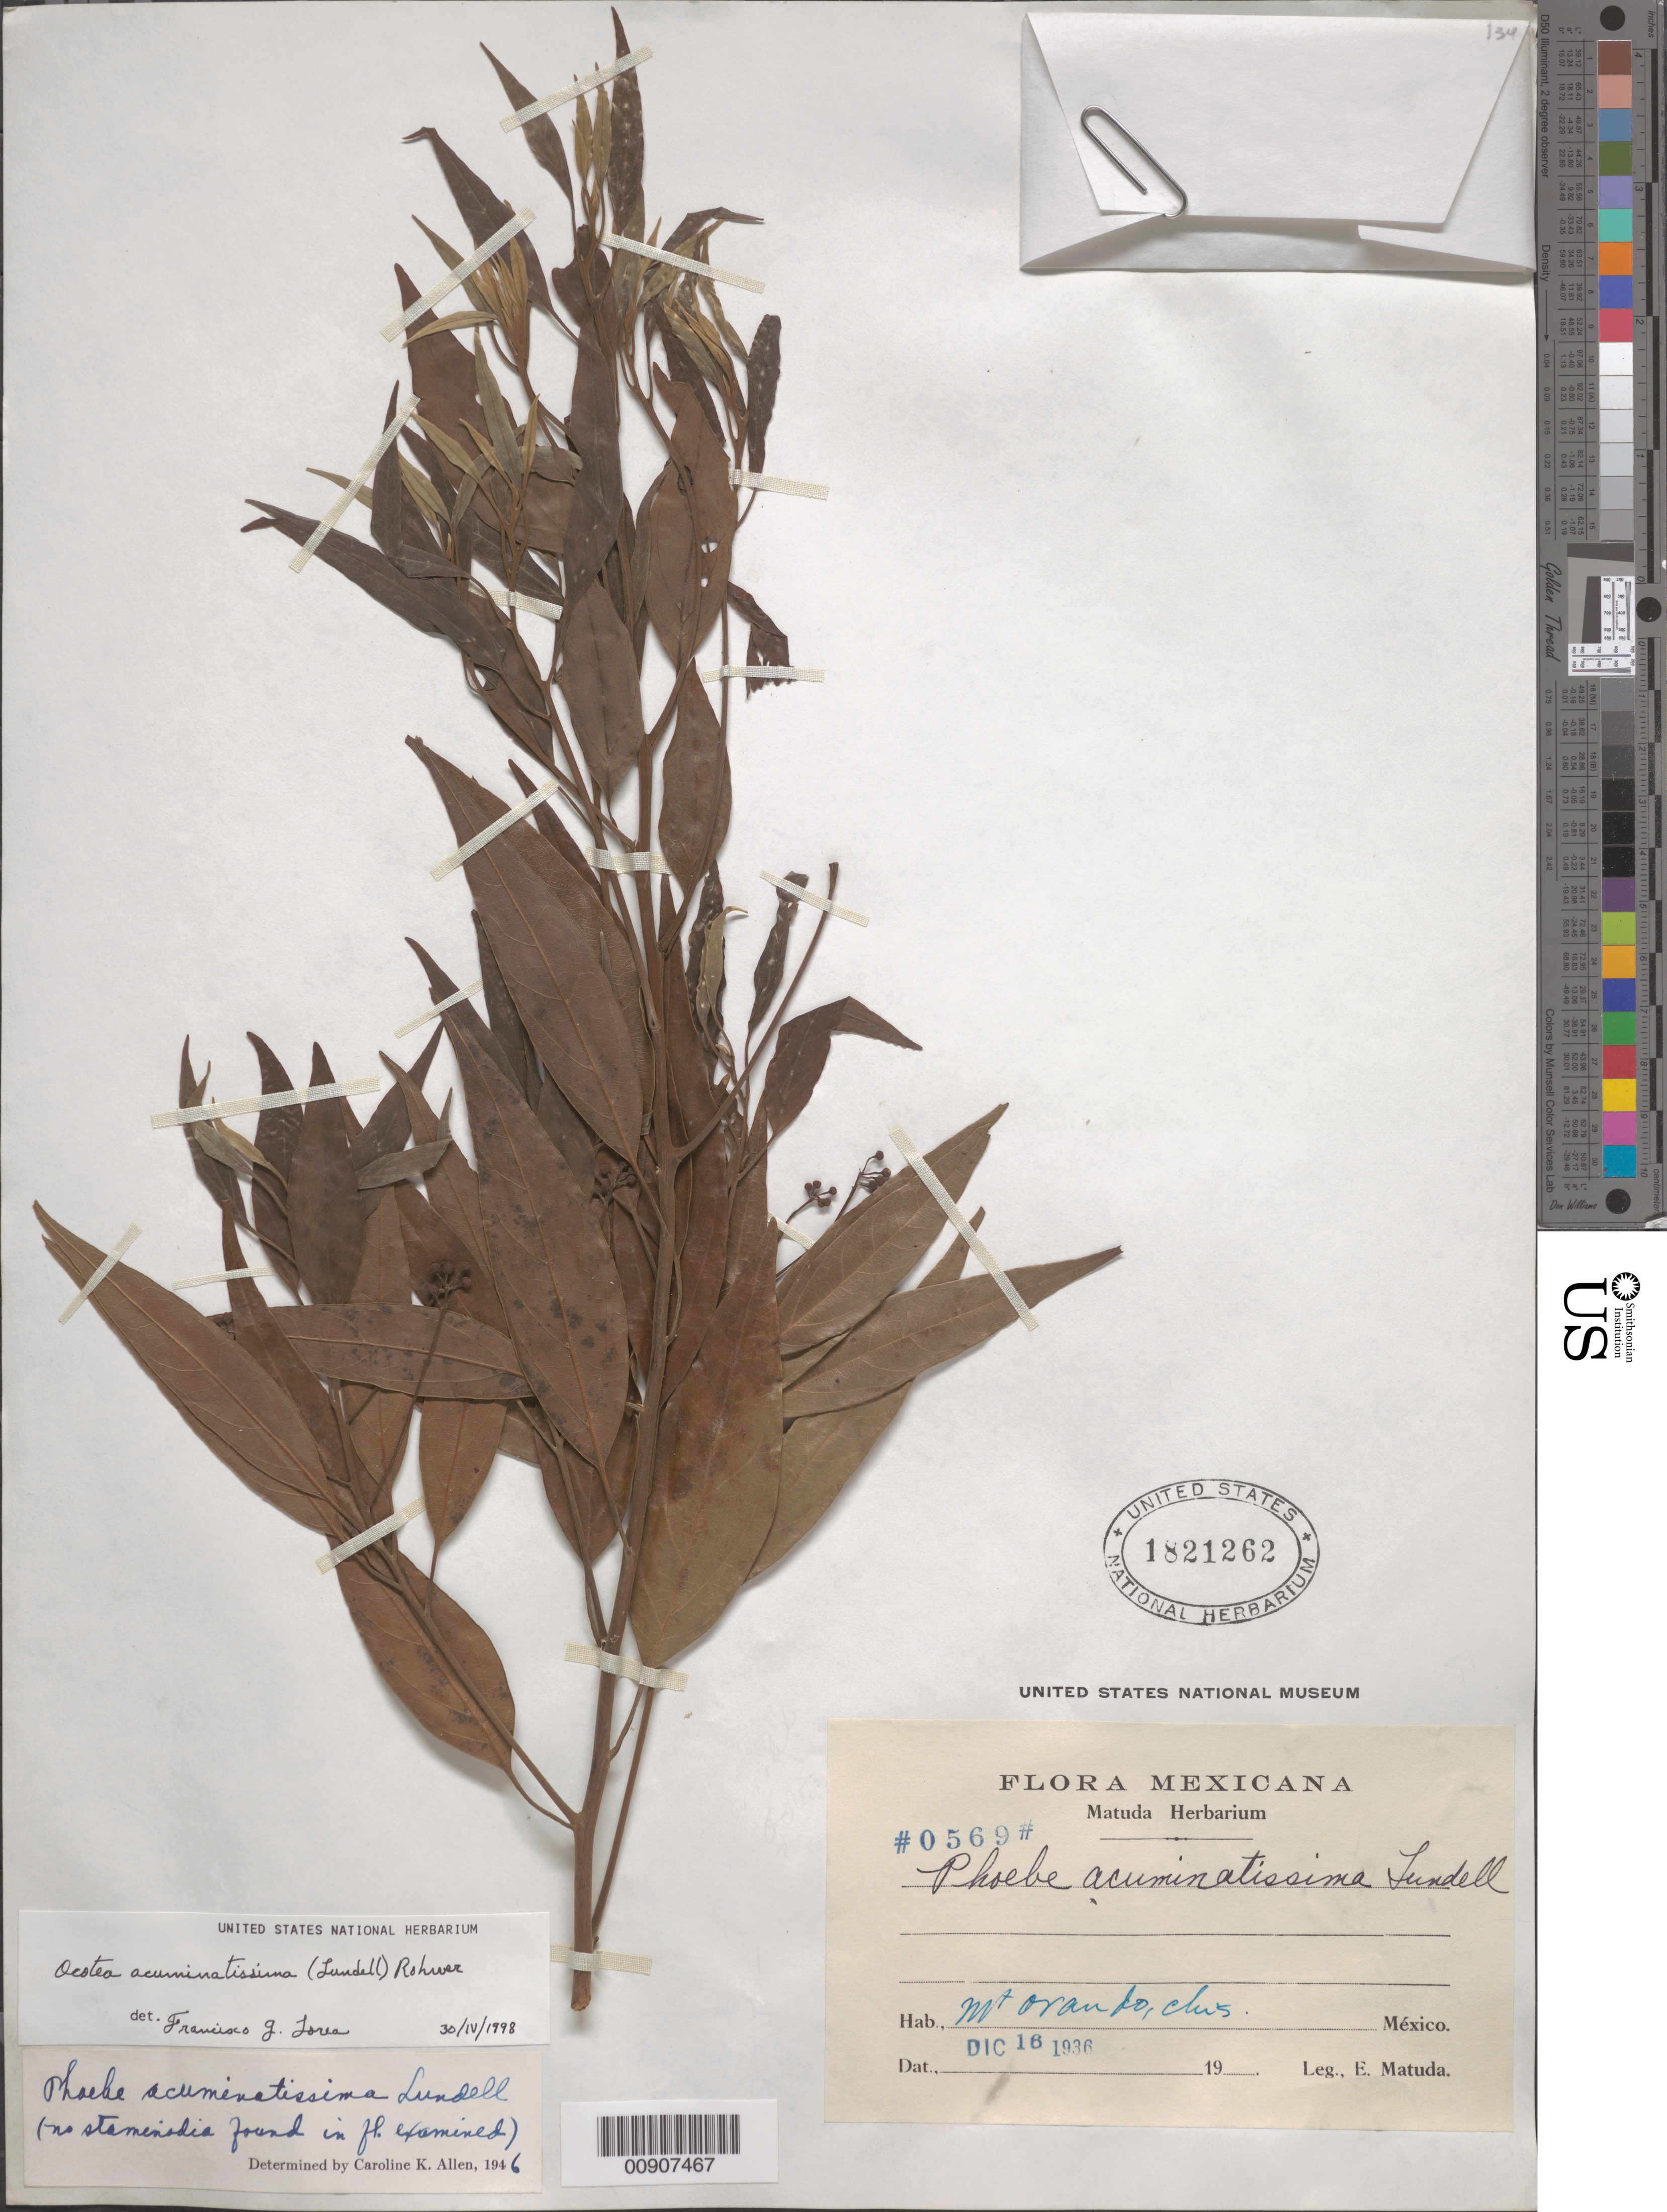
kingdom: Plantae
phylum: Tracheophyta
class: Magnoliopsida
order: Laurales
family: Lauraceae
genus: Ocotea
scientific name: Ocotea acuminatissima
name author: (Lundell) Rohwer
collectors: E. Matuda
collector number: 0569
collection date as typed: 16 Dec 1936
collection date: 1936-12-16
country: Mexico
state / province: Chiapas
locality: Mt. Ovando, Chiapas.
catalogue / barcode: US 1821262